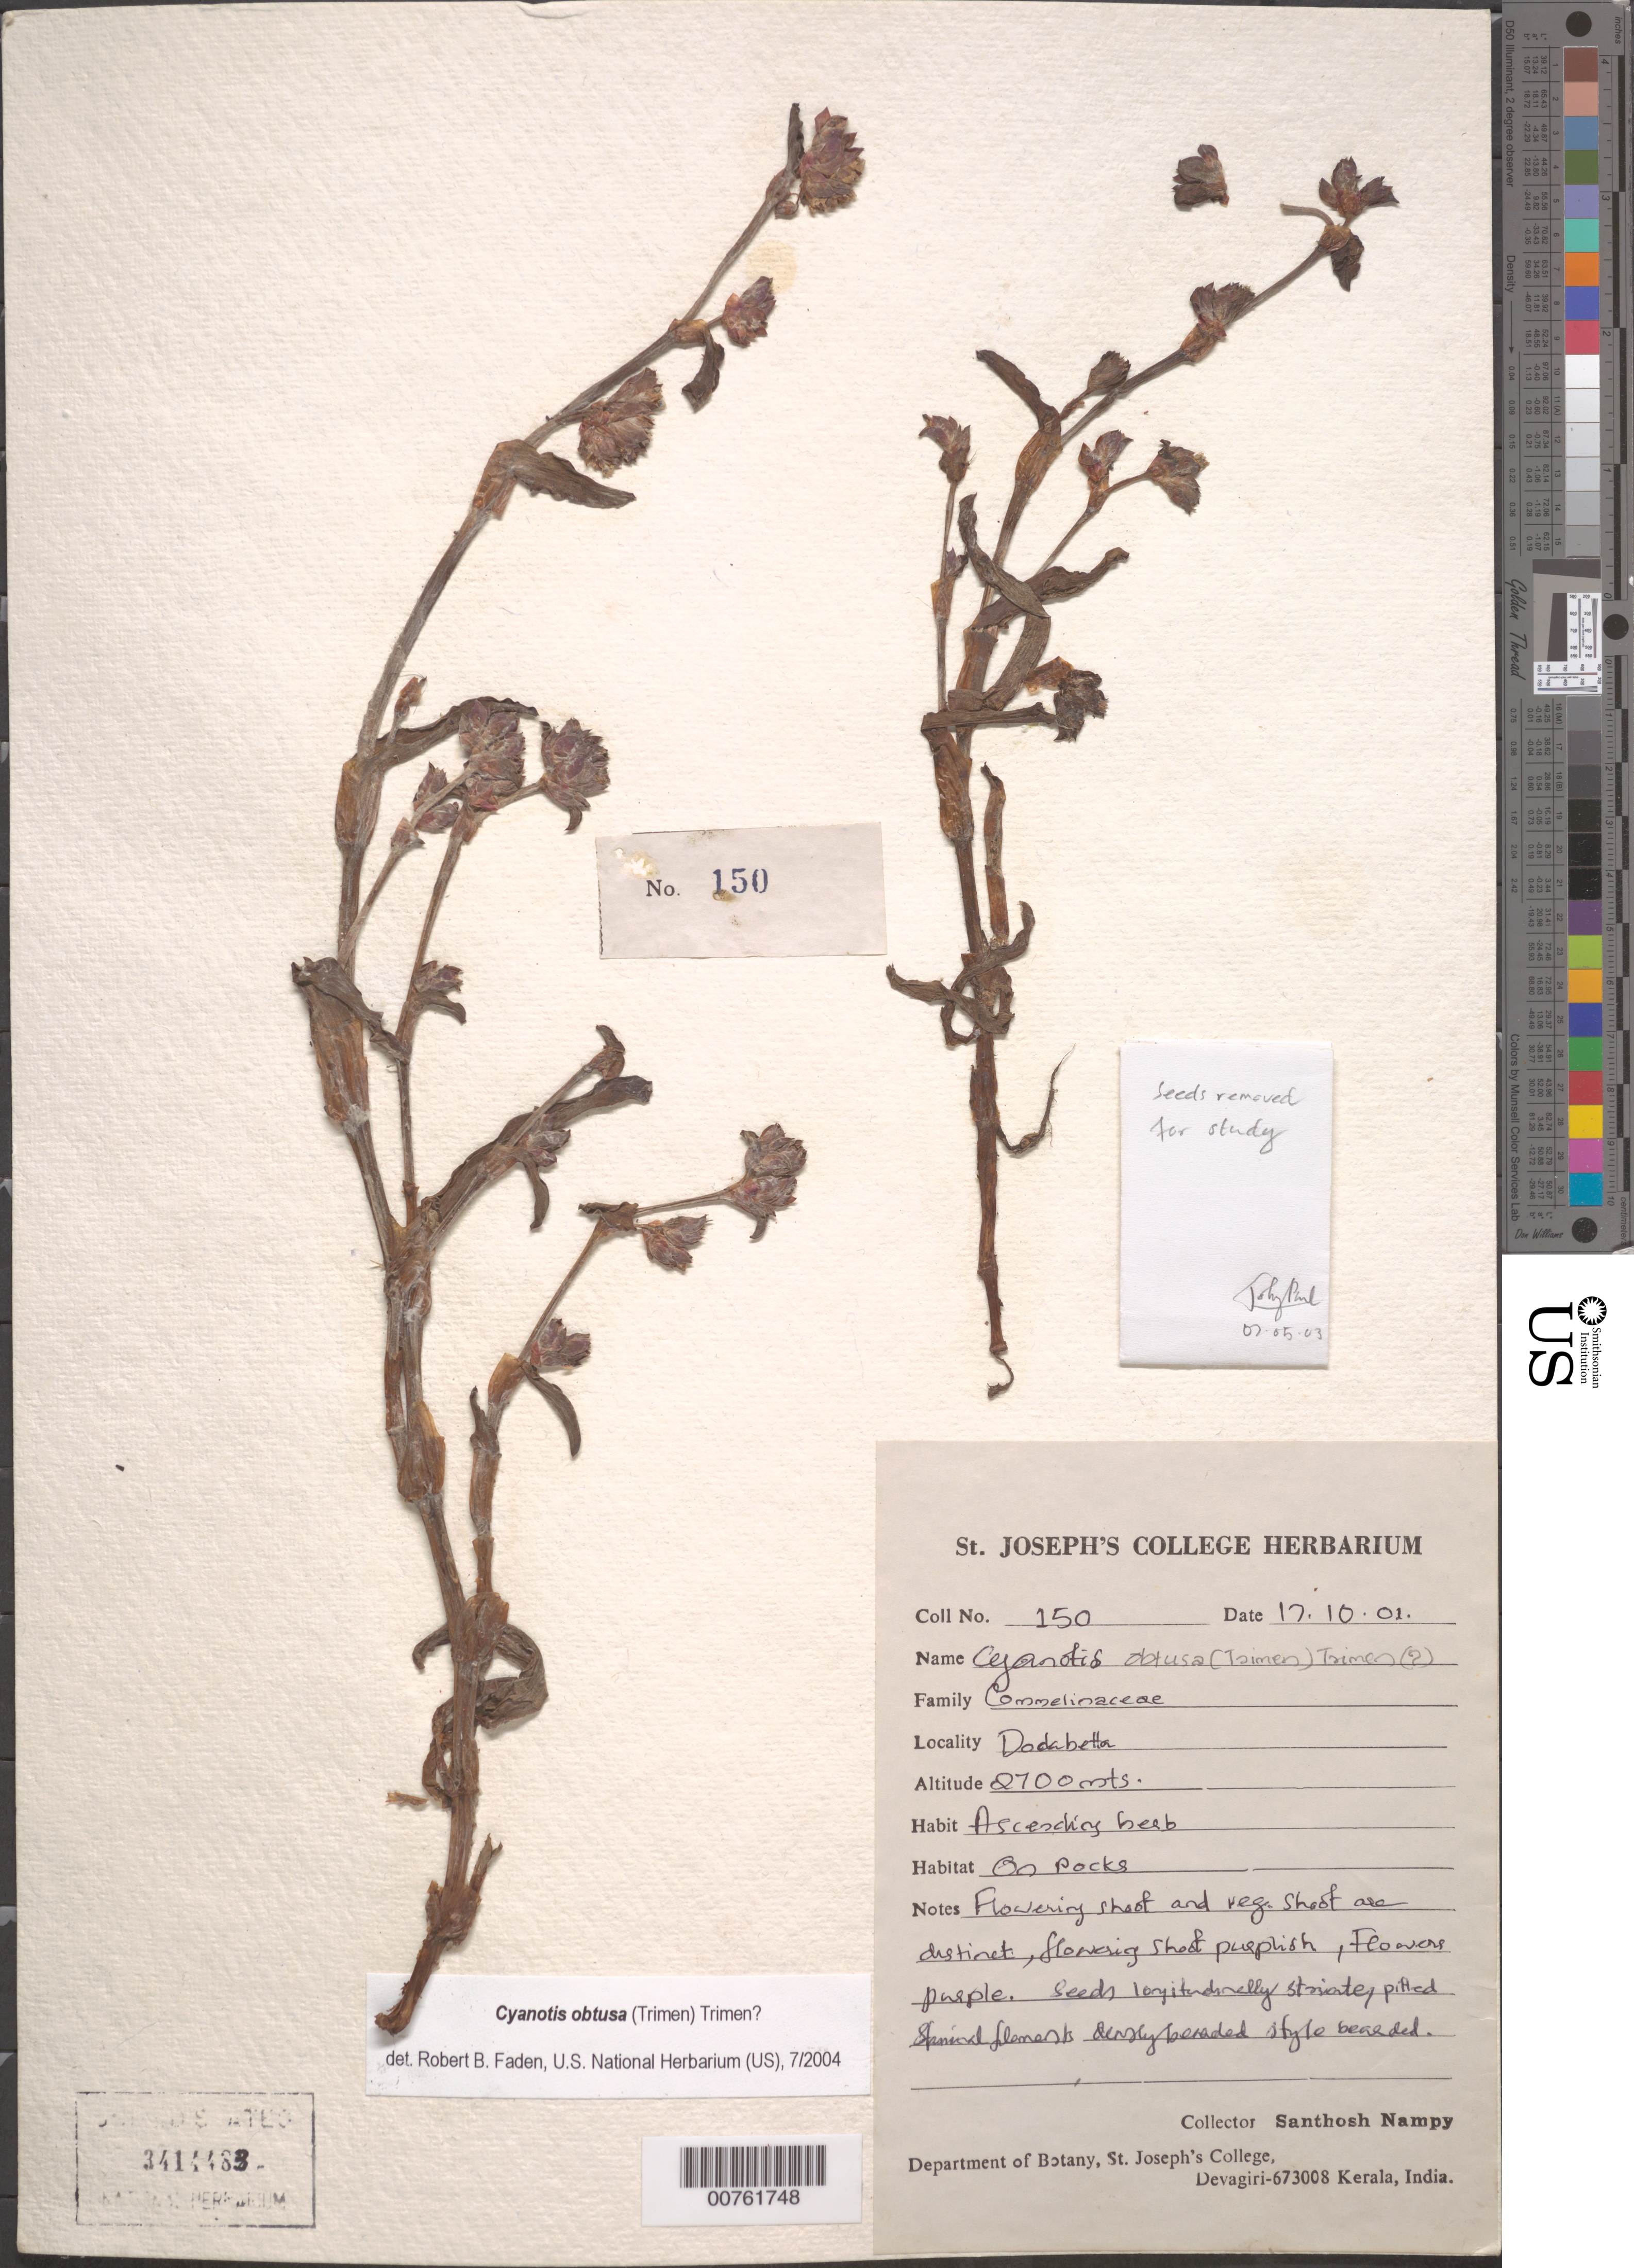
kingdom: Plantae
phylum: Tracheophyta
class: Liliopsida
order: Commelinales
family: Commelinaceae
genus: Cyanotis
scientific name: Cyanotis obtusa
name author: (Trimen) Trimen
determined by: Faden, Robert B., (US), Smithsonian Institution - National Museum of Natural History (UNITED STATES)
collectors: S. Nampy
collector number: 150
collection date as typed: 17 Oct 2001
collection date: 2001-10-17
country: India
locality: Dodabetta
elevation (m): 2700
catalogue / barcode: US 3414483